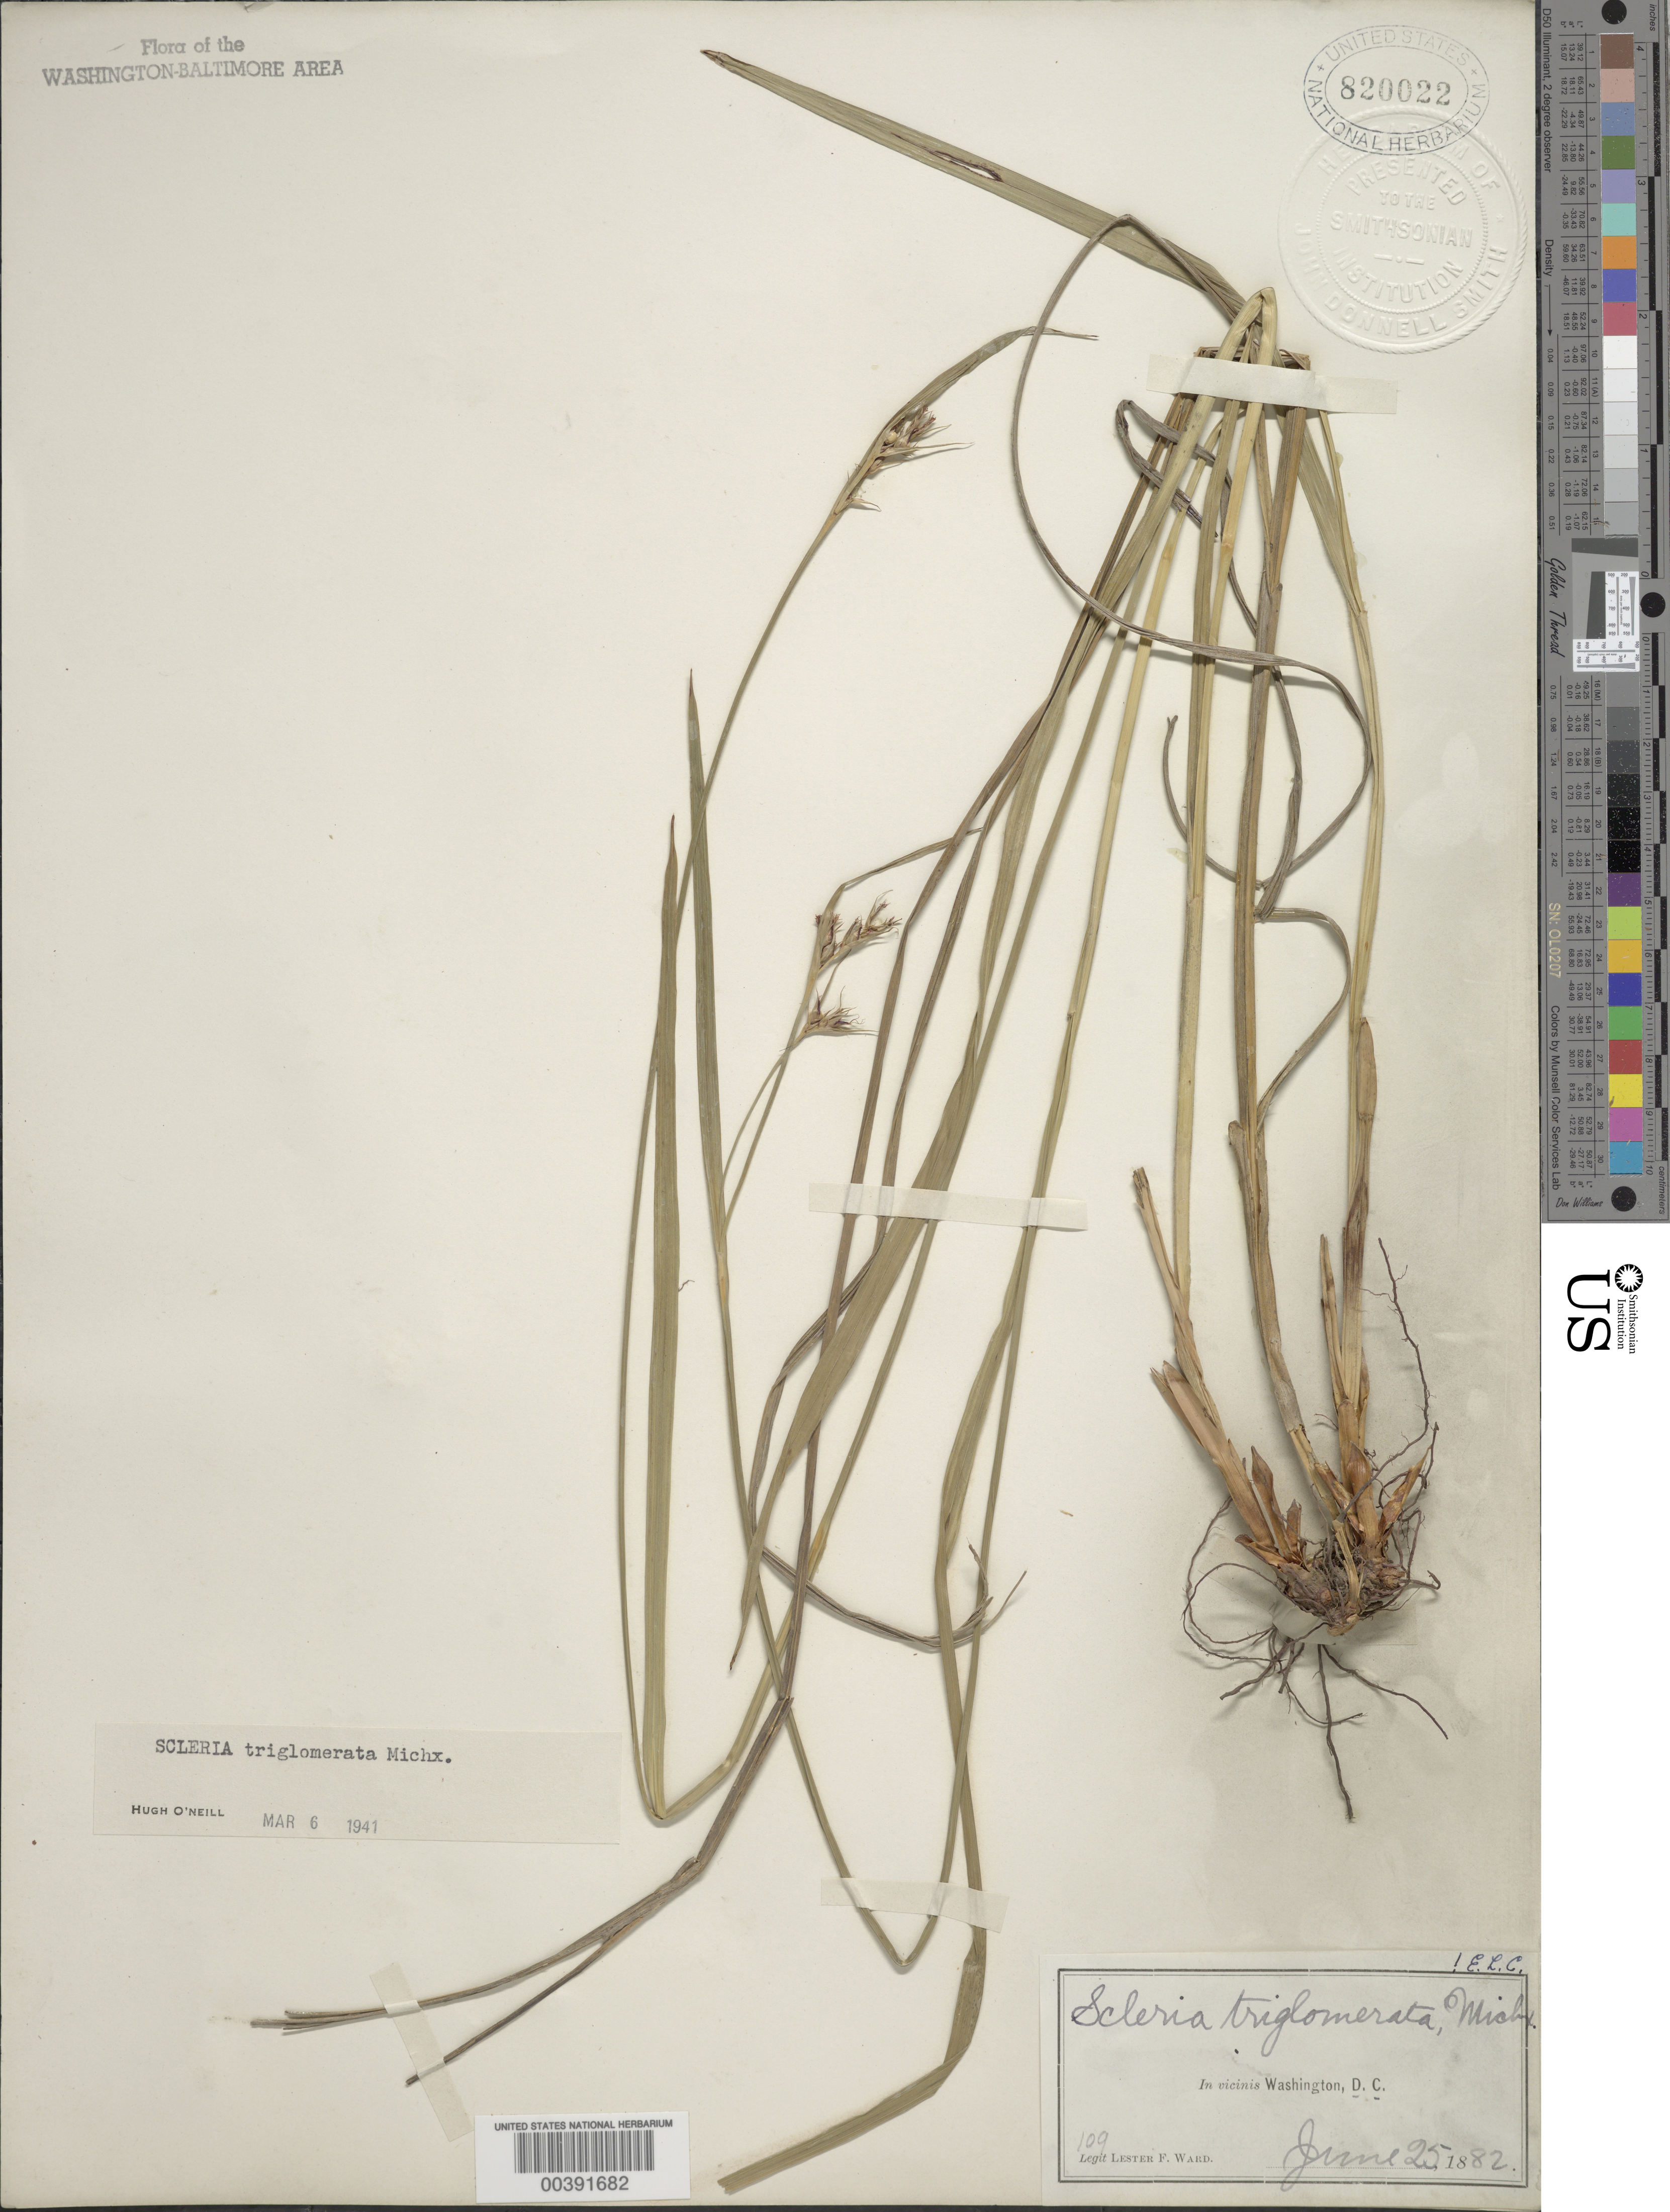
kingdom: Plantae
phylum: Tracheophyta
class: Liliopsida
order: Poales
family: Cyperaceae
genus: Scleria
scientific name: Scleria triglomerata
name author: Michx.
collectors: L. F. Ward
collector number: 109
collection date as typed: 25 Jun 1882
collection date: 1882-06-25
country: United States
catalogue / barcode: US 820022